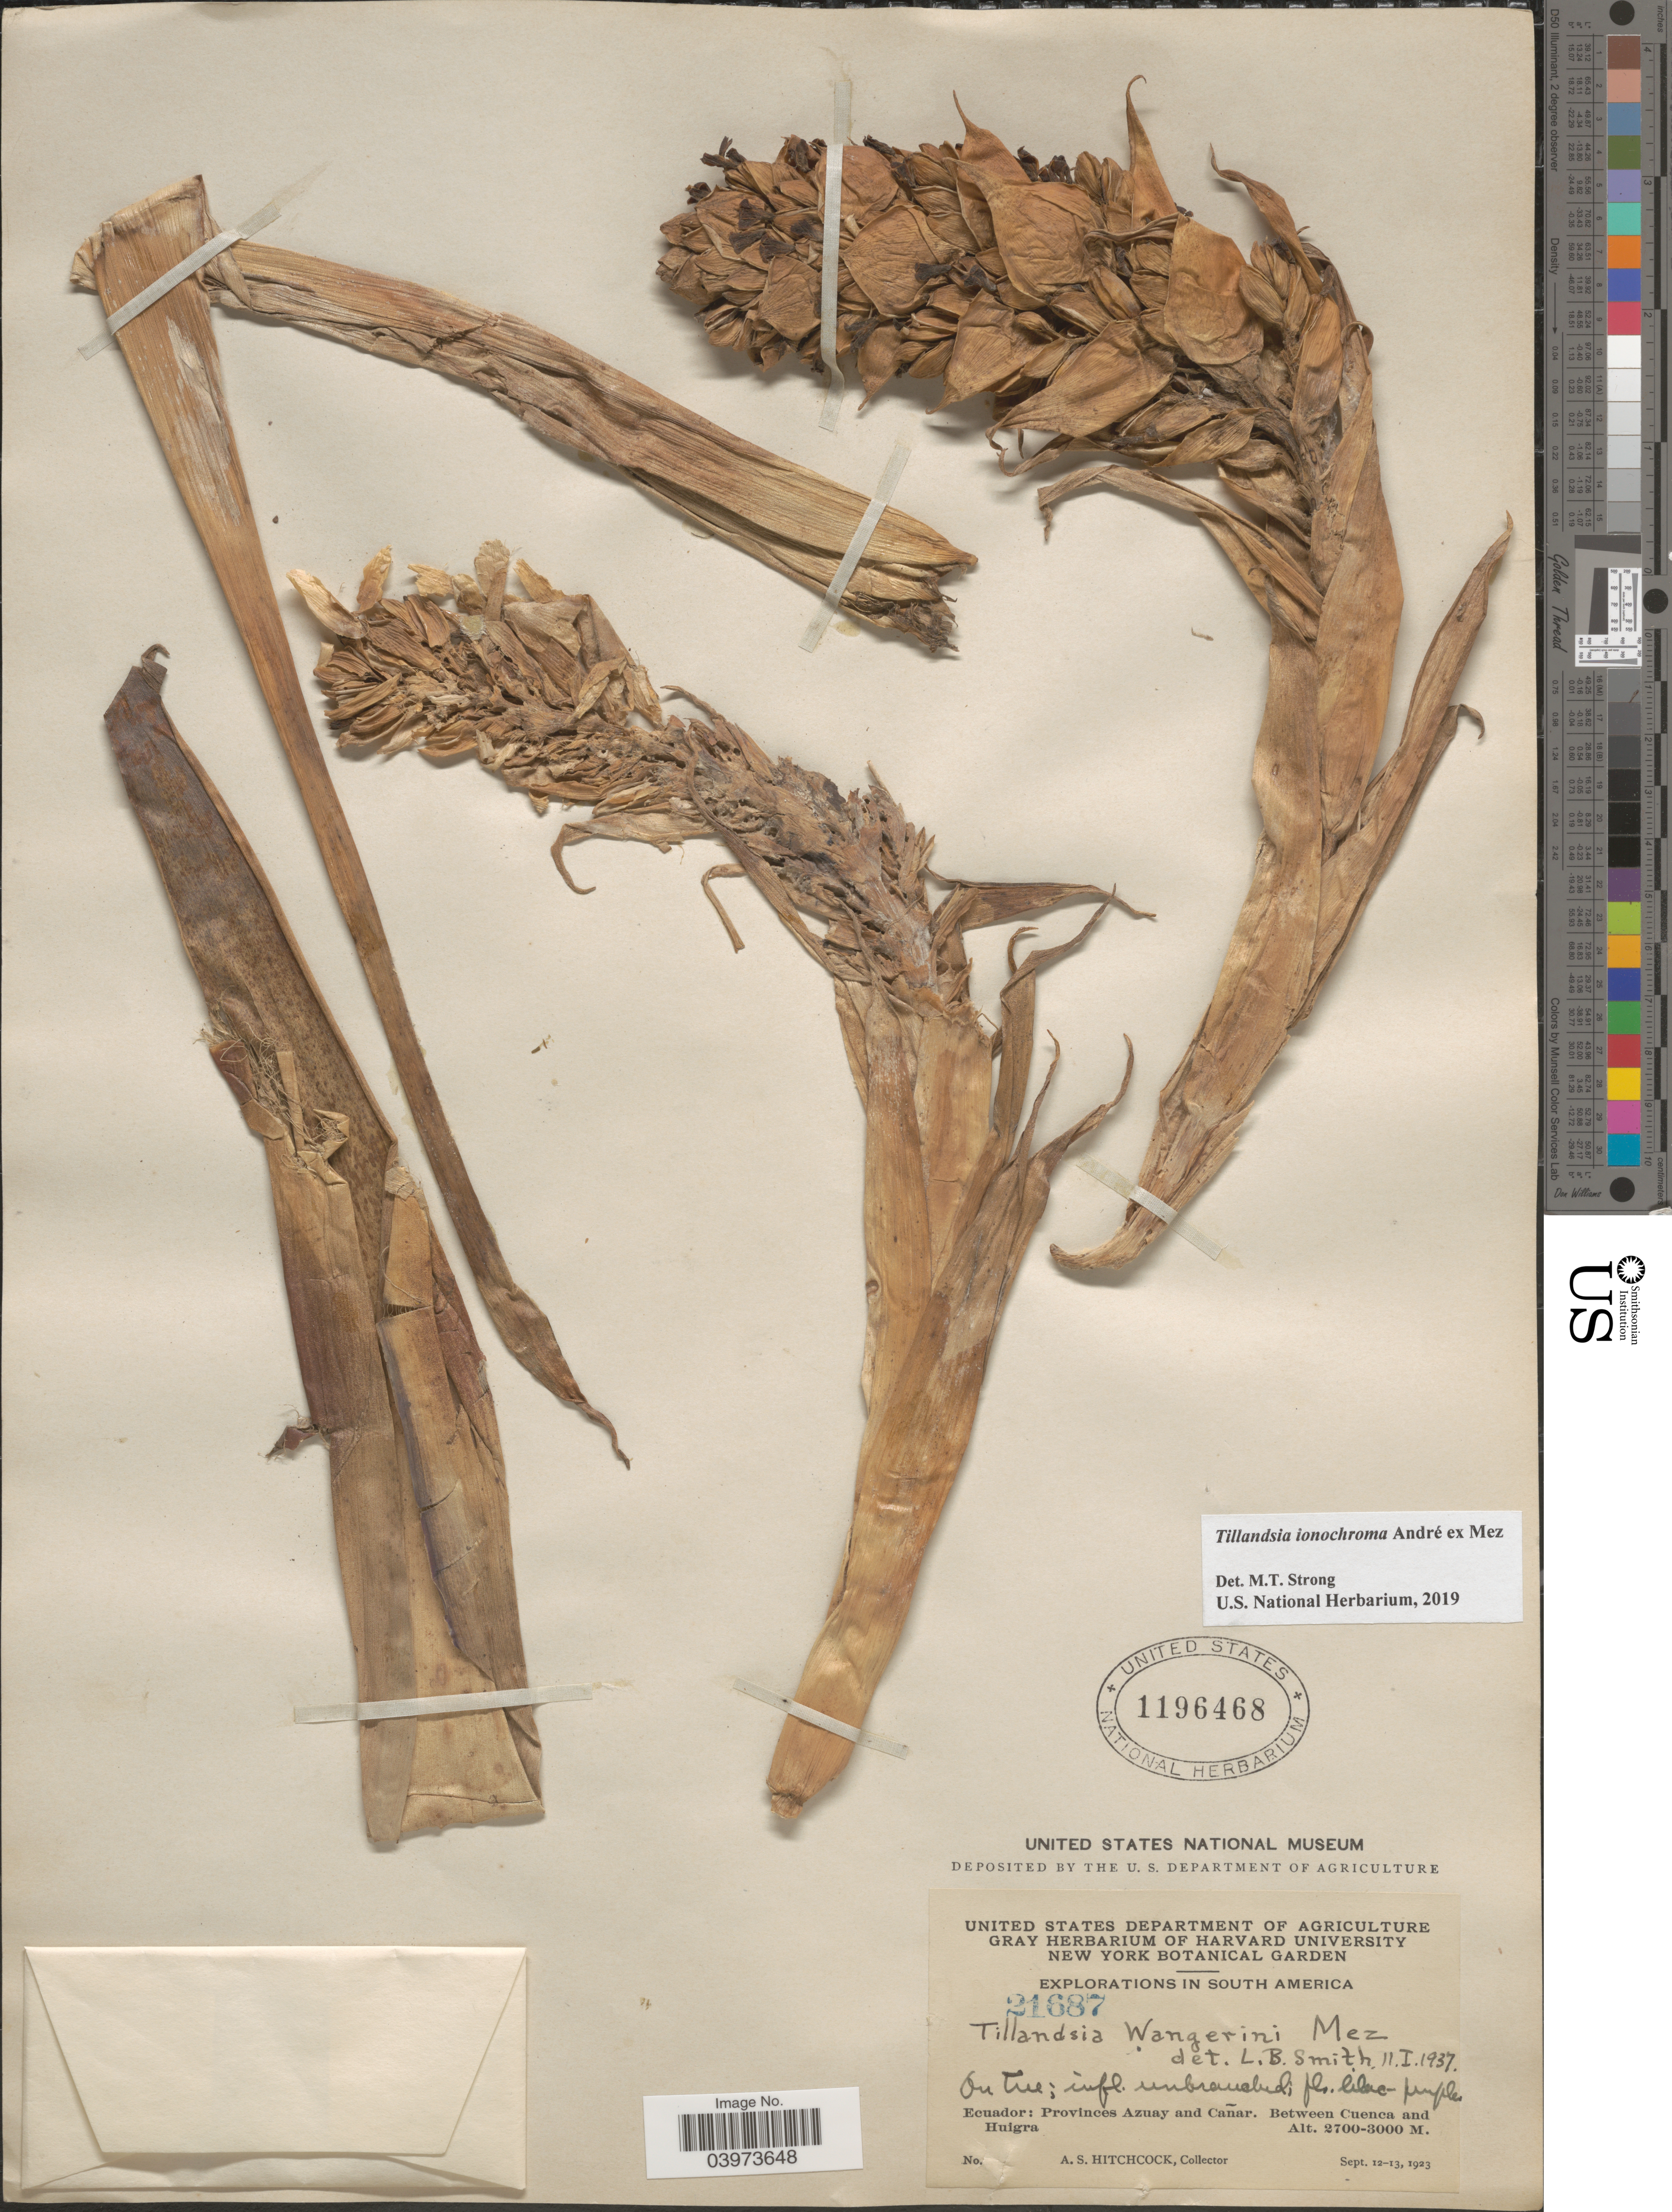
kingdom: Plantae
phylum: Tracheophyta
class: Liliopsida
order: Poales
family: Bromeliaceae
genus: Tillandsia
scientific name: Tillandsia ionochroma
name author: André ex Mez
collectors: A. S. Hitchcock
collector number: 21687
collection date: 1923-09-12/1923-09-13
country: Ecuador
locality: Explorations in South America. Provinces Azuay and Cañar. Between Cuenca and Huigra.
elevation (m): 2700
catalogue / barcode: US 1196468